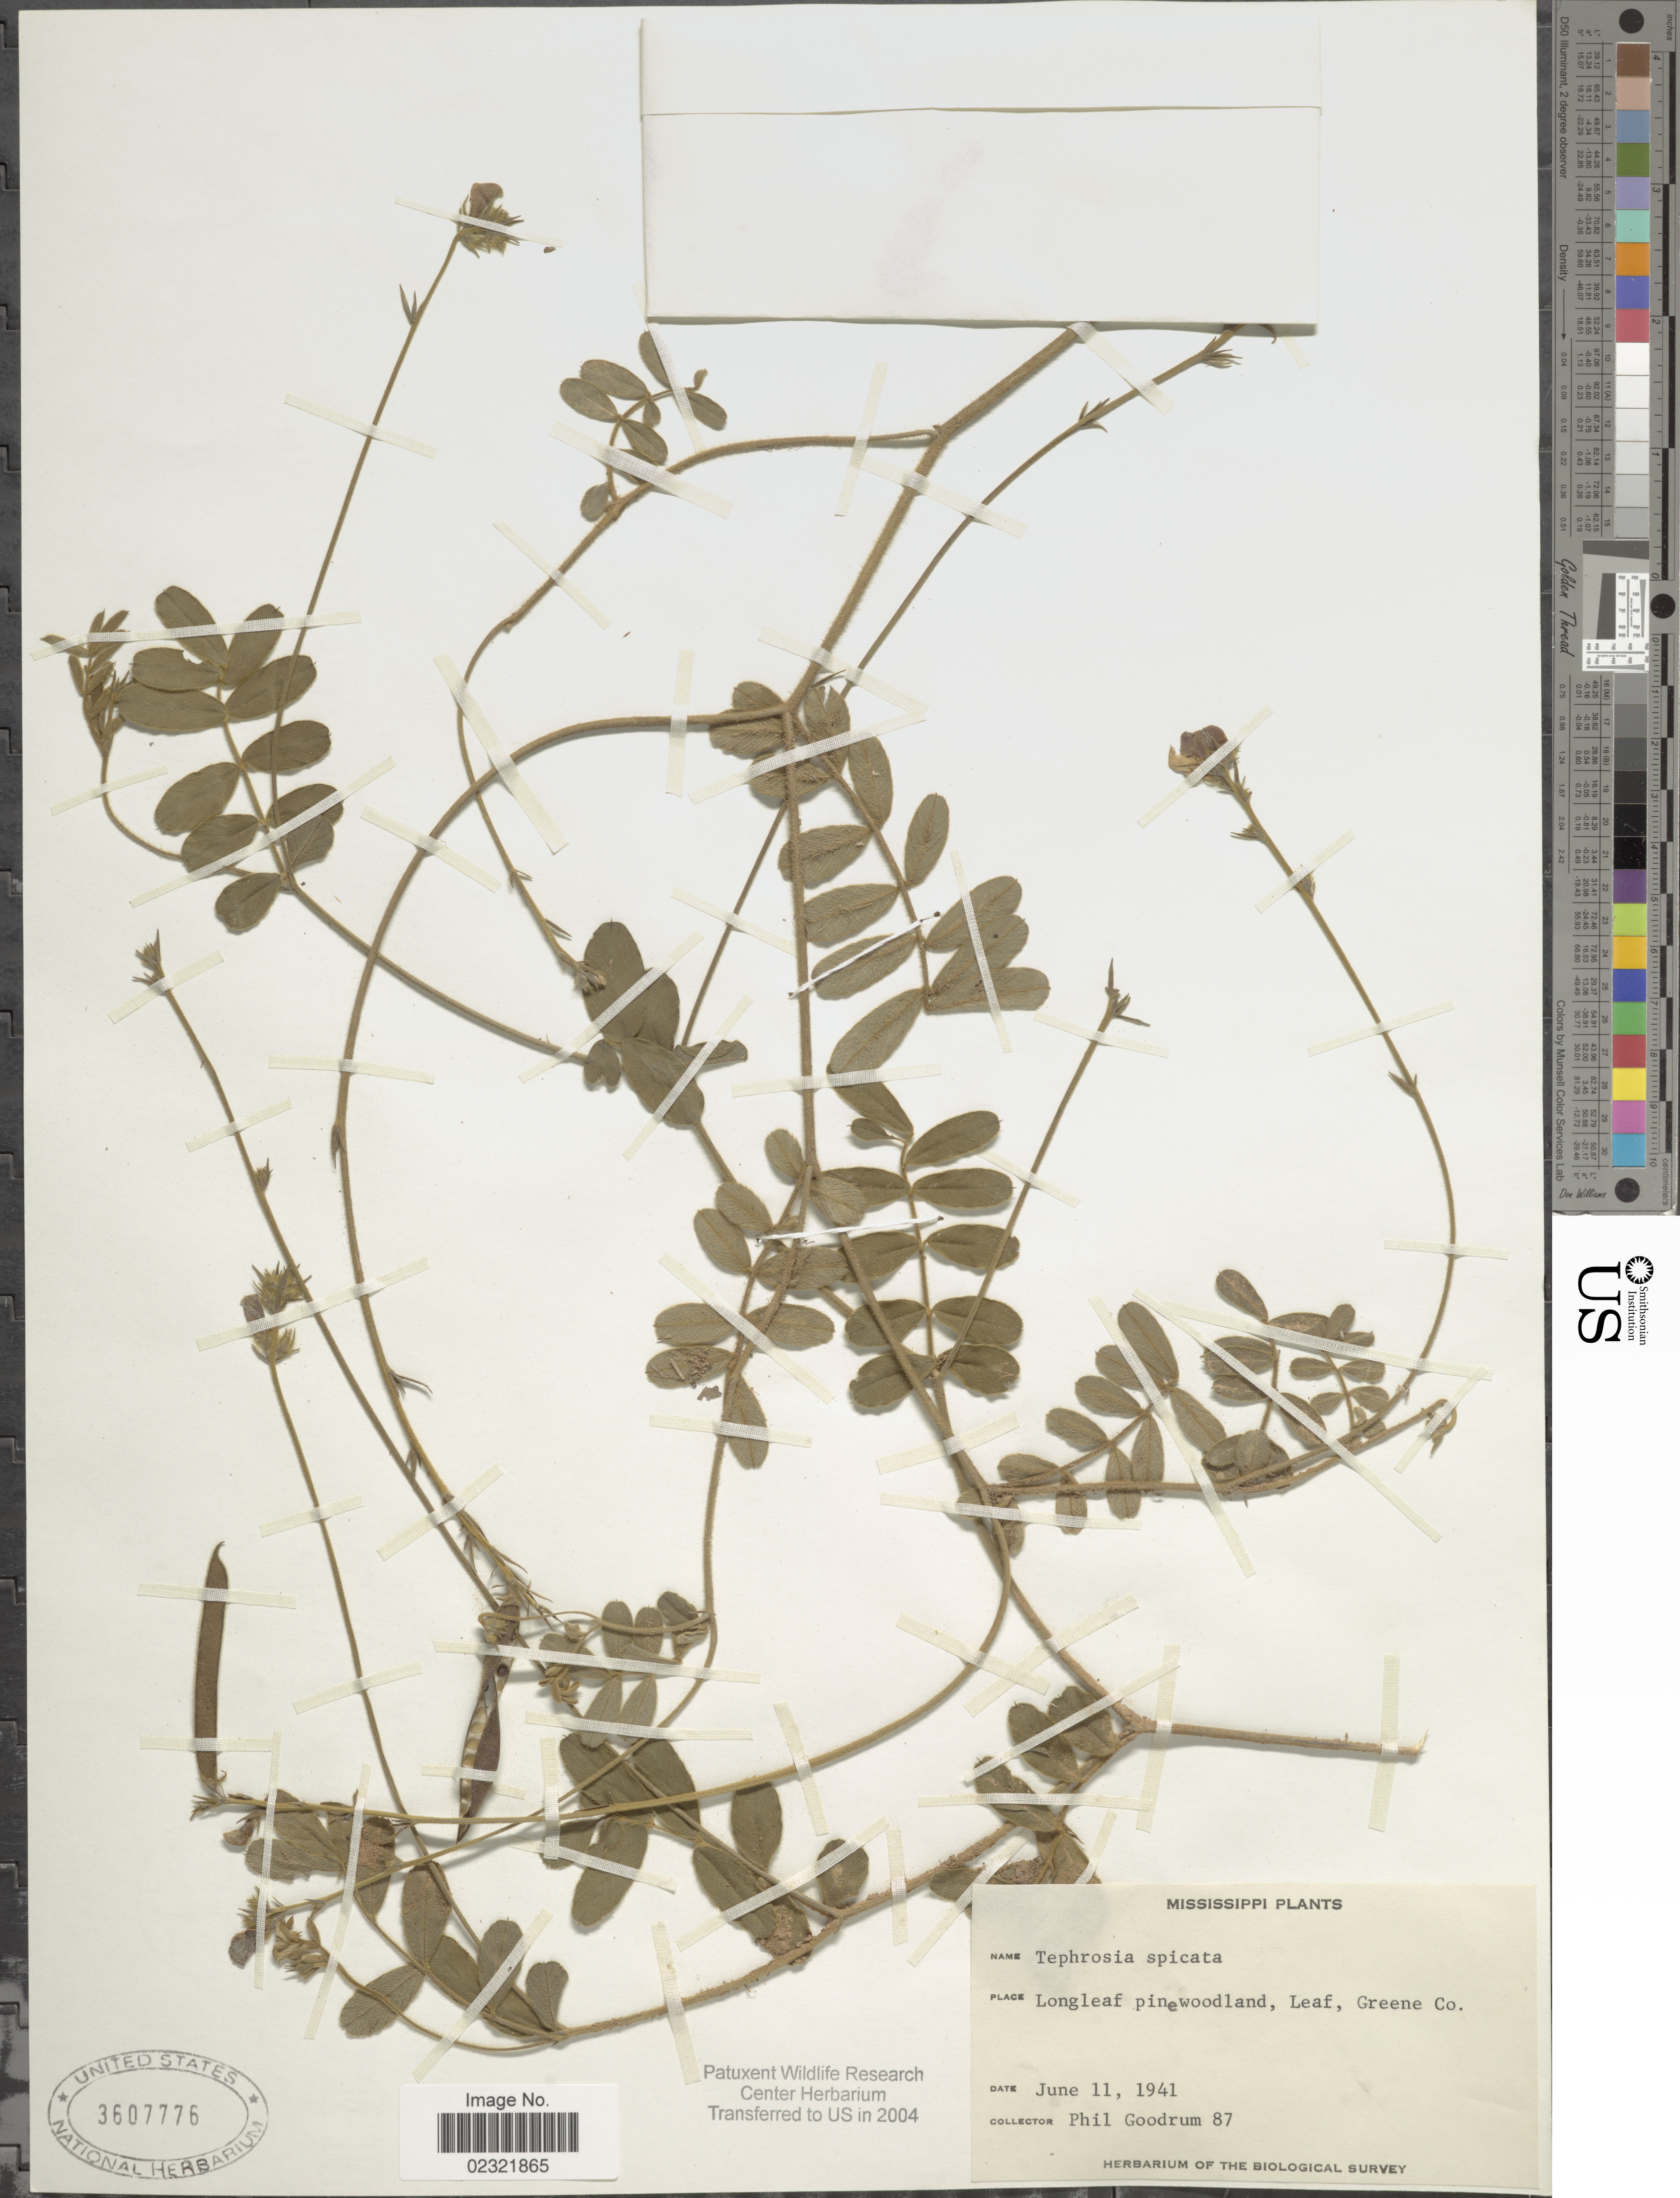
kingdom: Plantae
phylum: Tracheophyta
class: Magnoliopsida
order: Fabales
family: Fabaceae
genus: Tephrosia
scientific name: Tephrosia spicata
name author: (Walter) Torr. & A. Gray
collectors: P. Goodrum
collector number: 87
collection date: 1941-06-11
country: United States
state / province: Mississippi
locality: Longleaf pine woodland, Leaf, Greene Co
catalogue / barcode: US 3607776